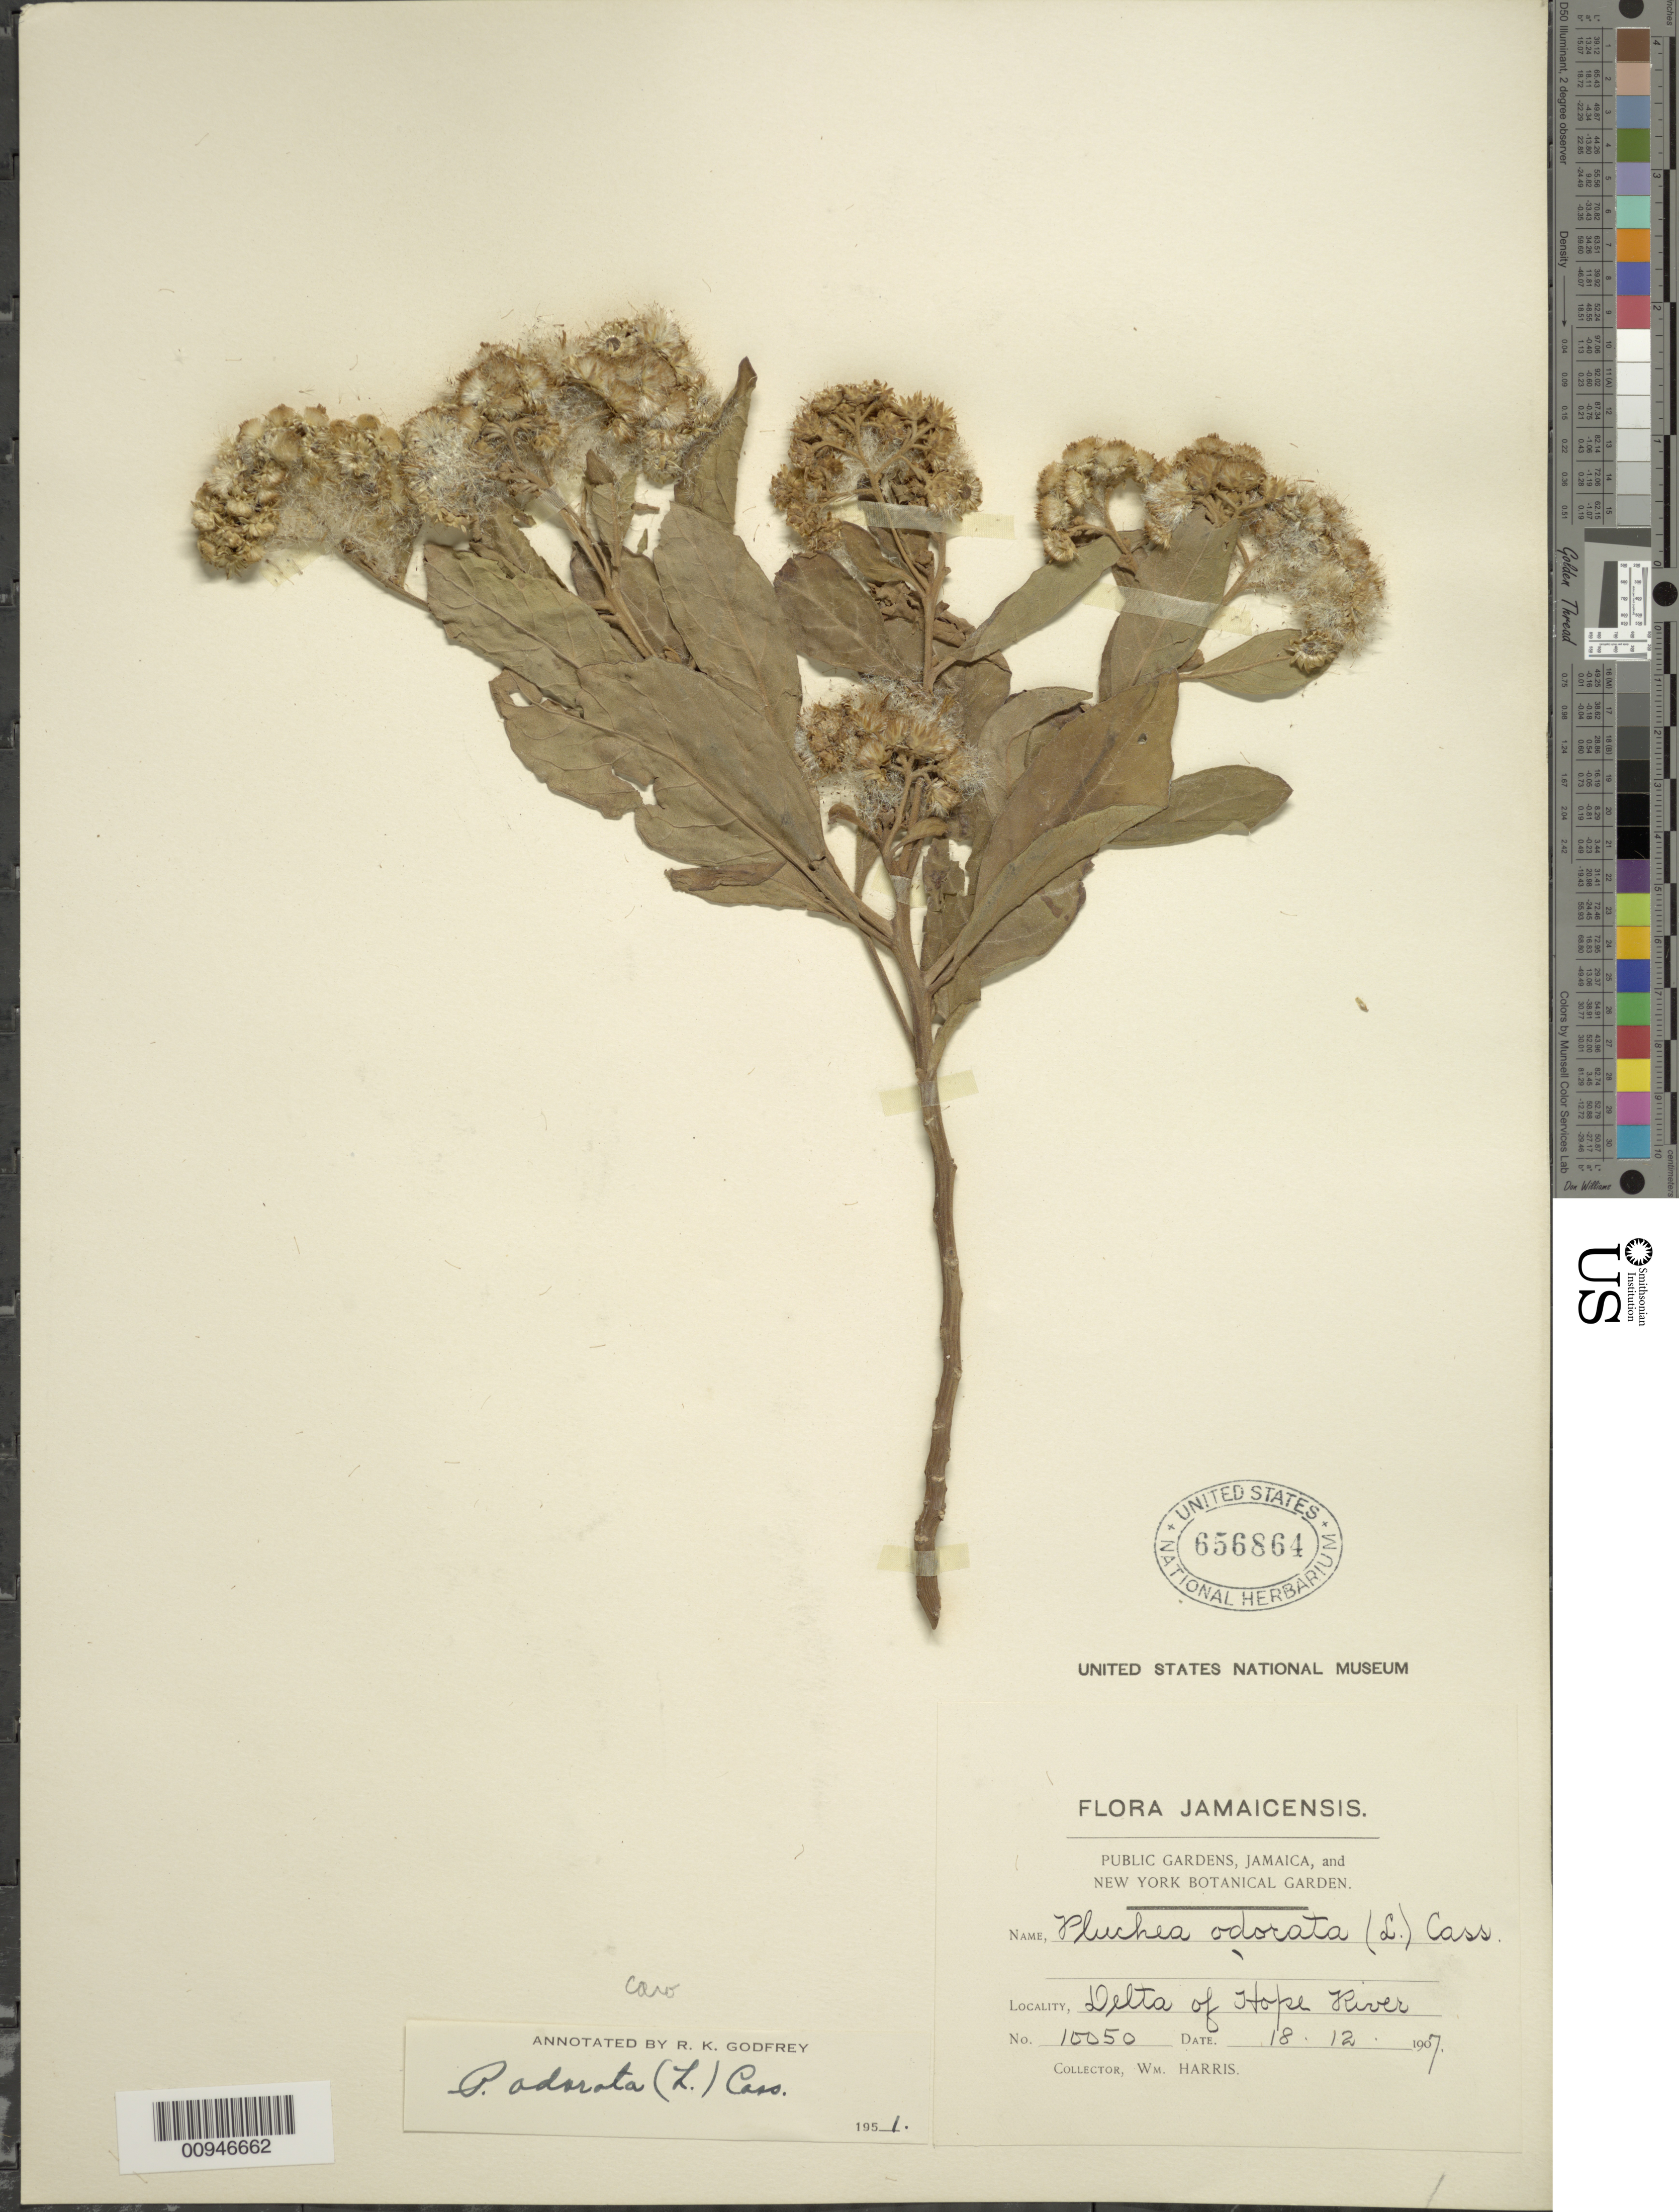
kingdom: Plantae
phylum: Tracheophyta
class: Magnoliopsida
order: Asterales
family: Asteraceae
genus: Pluchea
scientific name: Pluchea carolinensis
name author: (Jacq.) D. Don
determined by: Godfrey, R. K.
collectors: W. H. Harris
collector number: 10050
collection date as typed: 18 Dec 1907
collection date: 1907-12-18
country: Jamaica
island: Jamaica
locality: Delta of Hope River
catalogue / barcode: US 656864